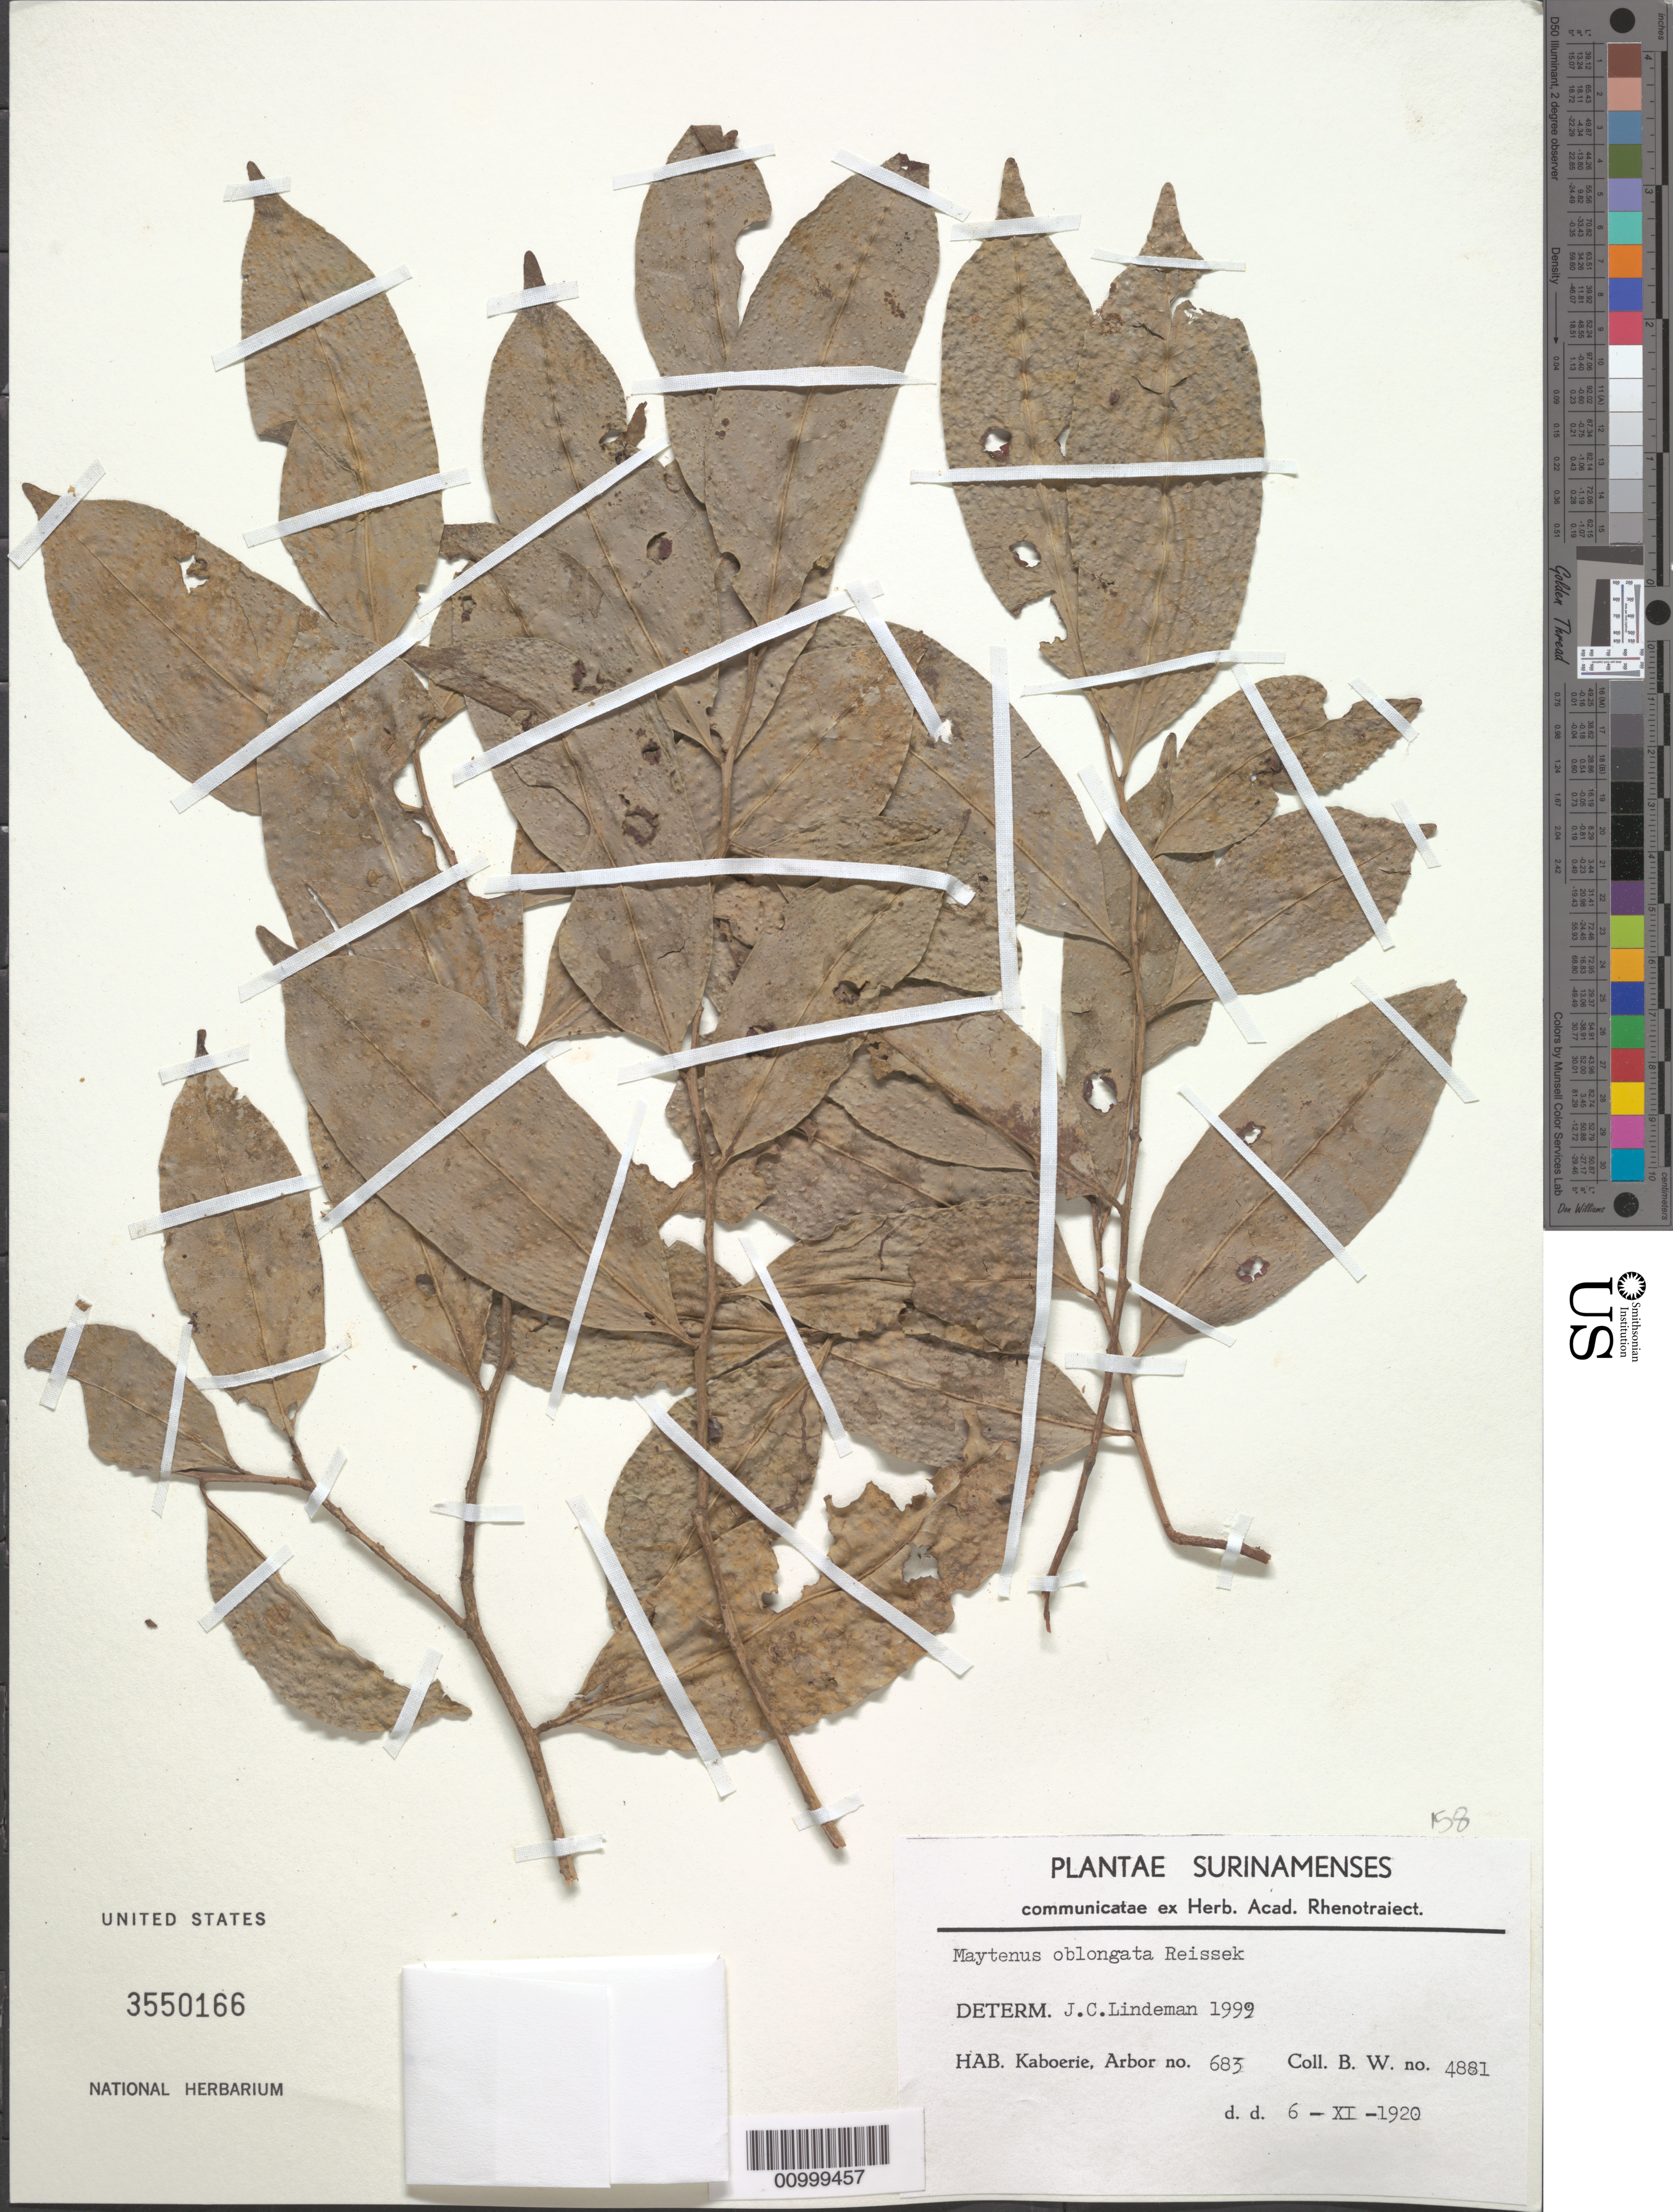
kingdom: Plantae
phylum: Tracheophyta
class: Magnoliopsida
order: Celastrales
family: Celastraceae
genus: Maytenus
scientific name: Maytenus oblongata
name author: Reissek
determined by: Lindeman, J. C.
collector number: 4881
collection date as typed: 6-Nov-20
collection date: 1920-11-06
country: Suriname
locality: Kaboerie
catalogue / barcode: US 3550166